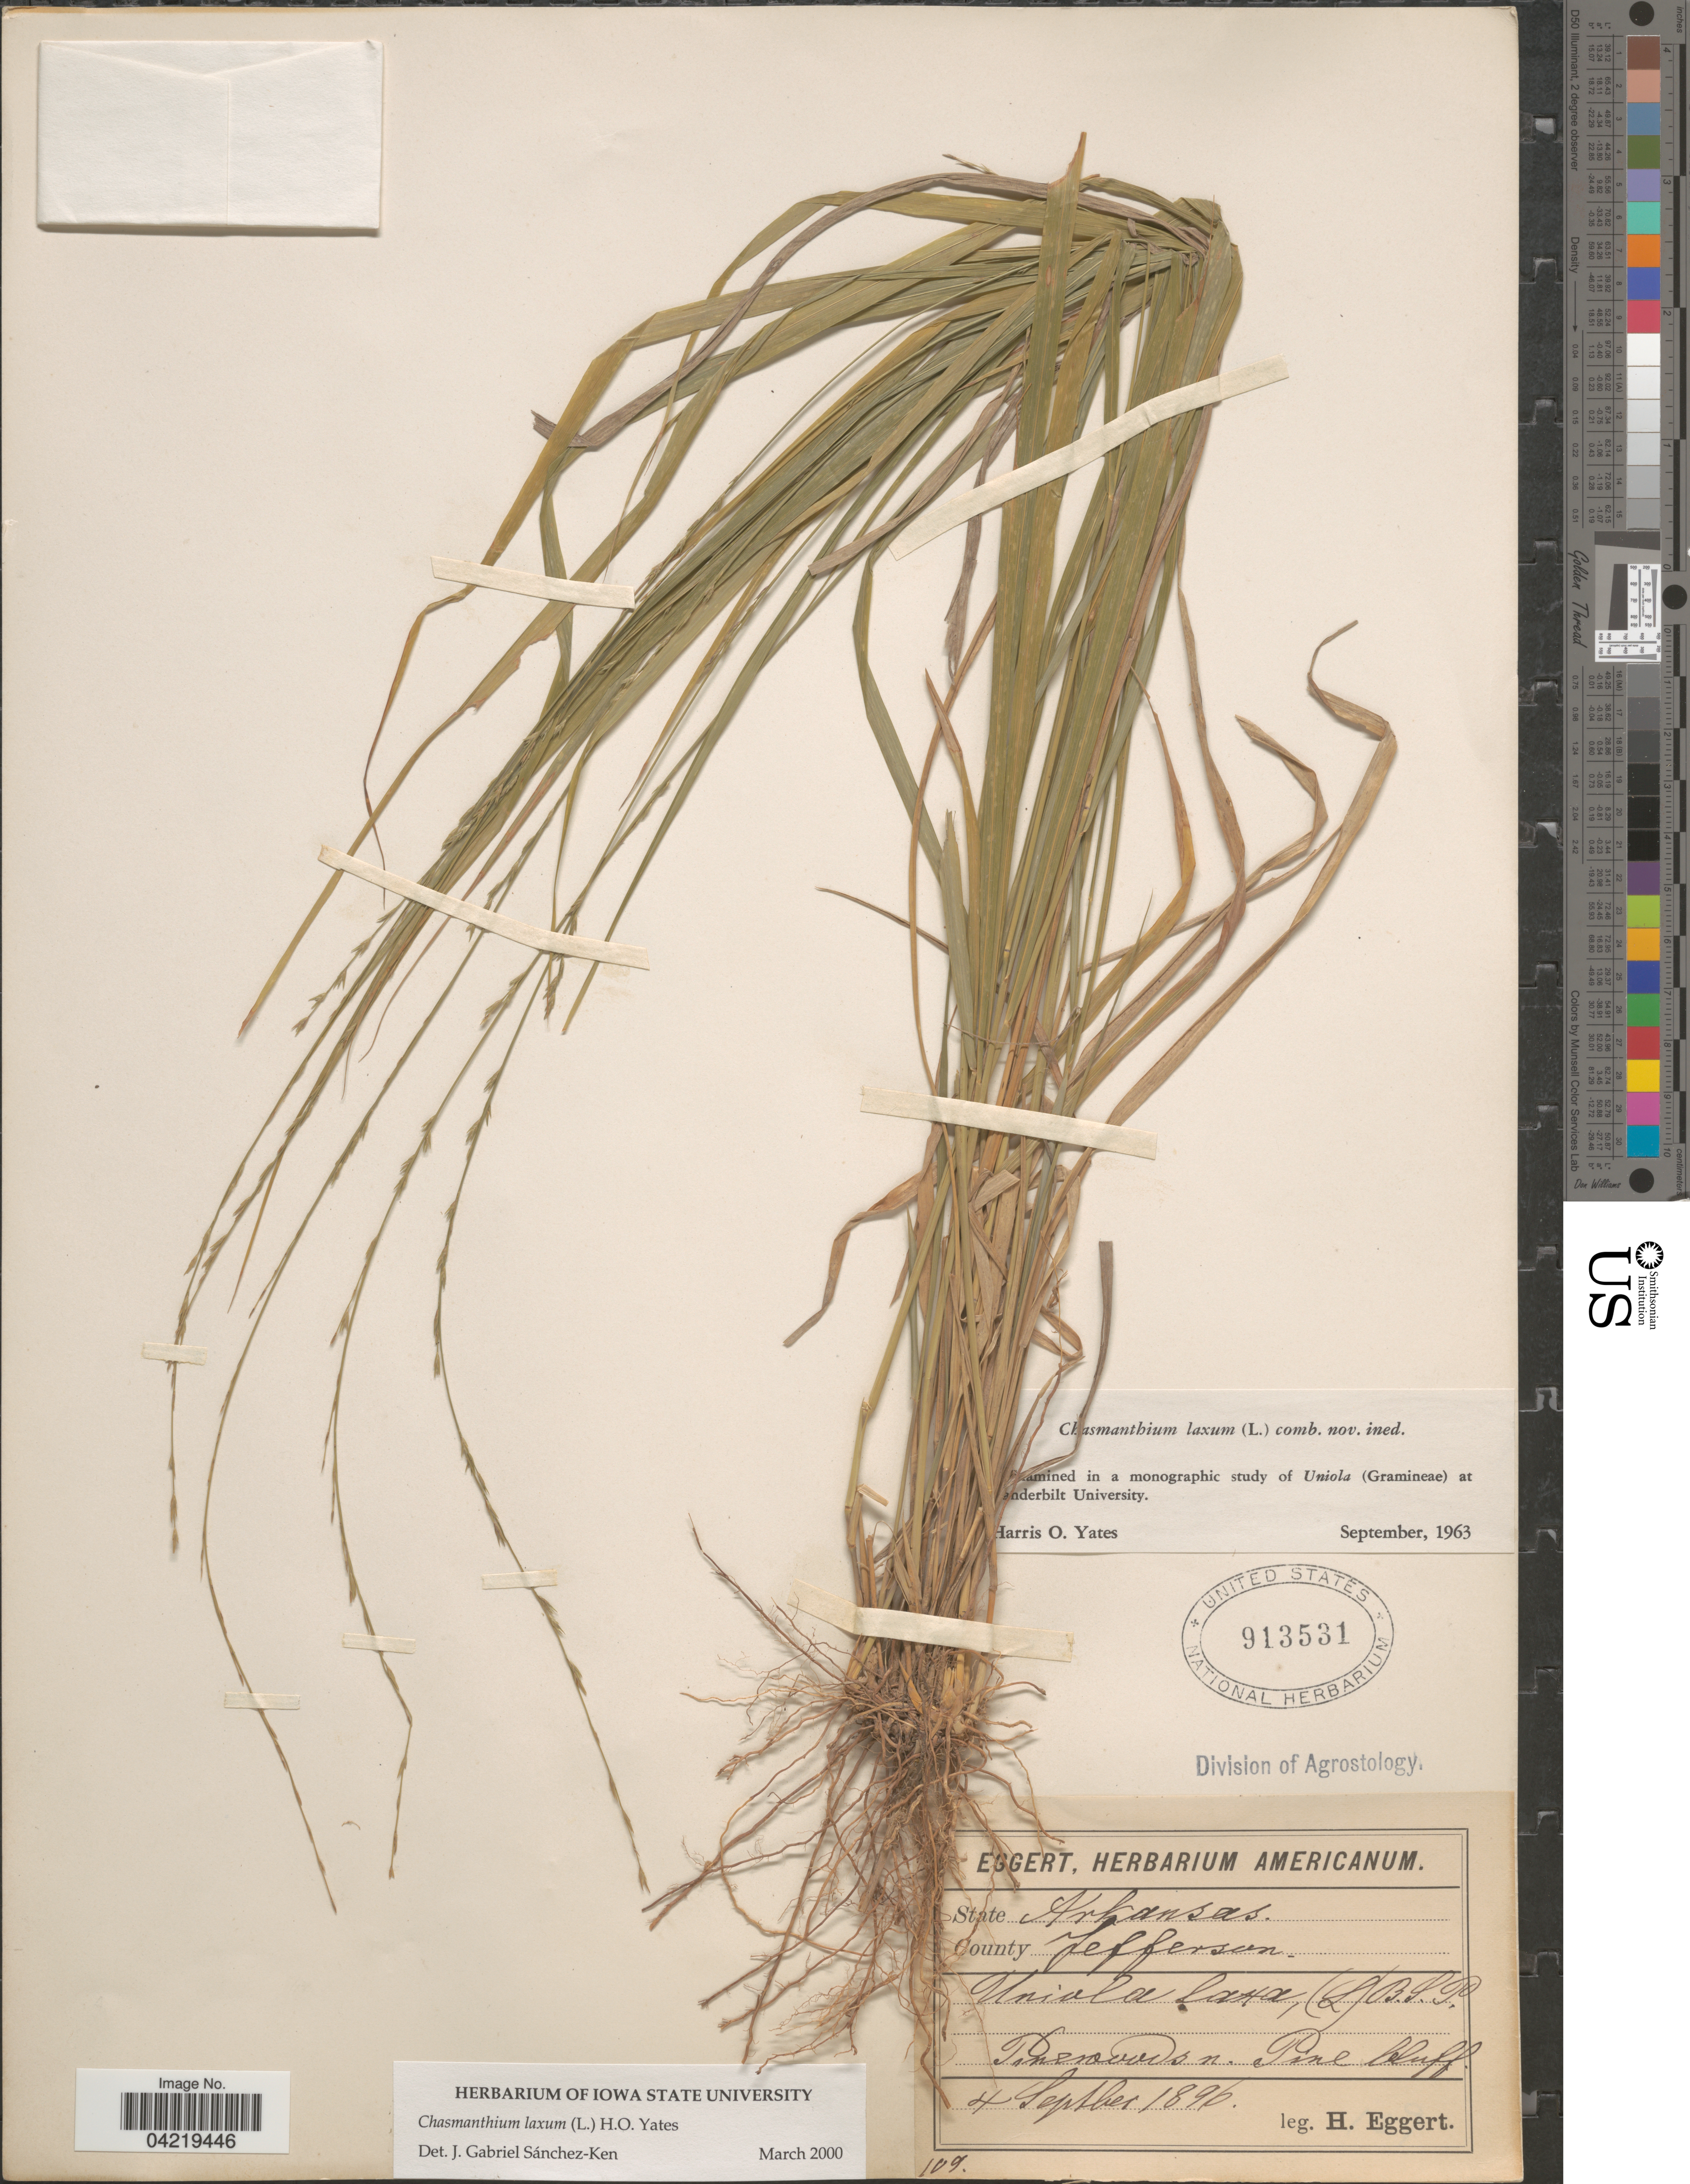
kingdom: Plantae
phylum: Tracheophyta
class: Liliopsida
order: Poales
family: Poaceae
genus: Chasmanthium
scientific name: Chasmanthium laxum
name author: (L.) H.O. Yates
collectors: H. Eggert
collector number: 109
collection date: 1896-09-04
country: United States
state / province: Arkansas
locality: County Jefferson. Pinewoods n. Pine bluff.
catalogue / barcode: US 913531